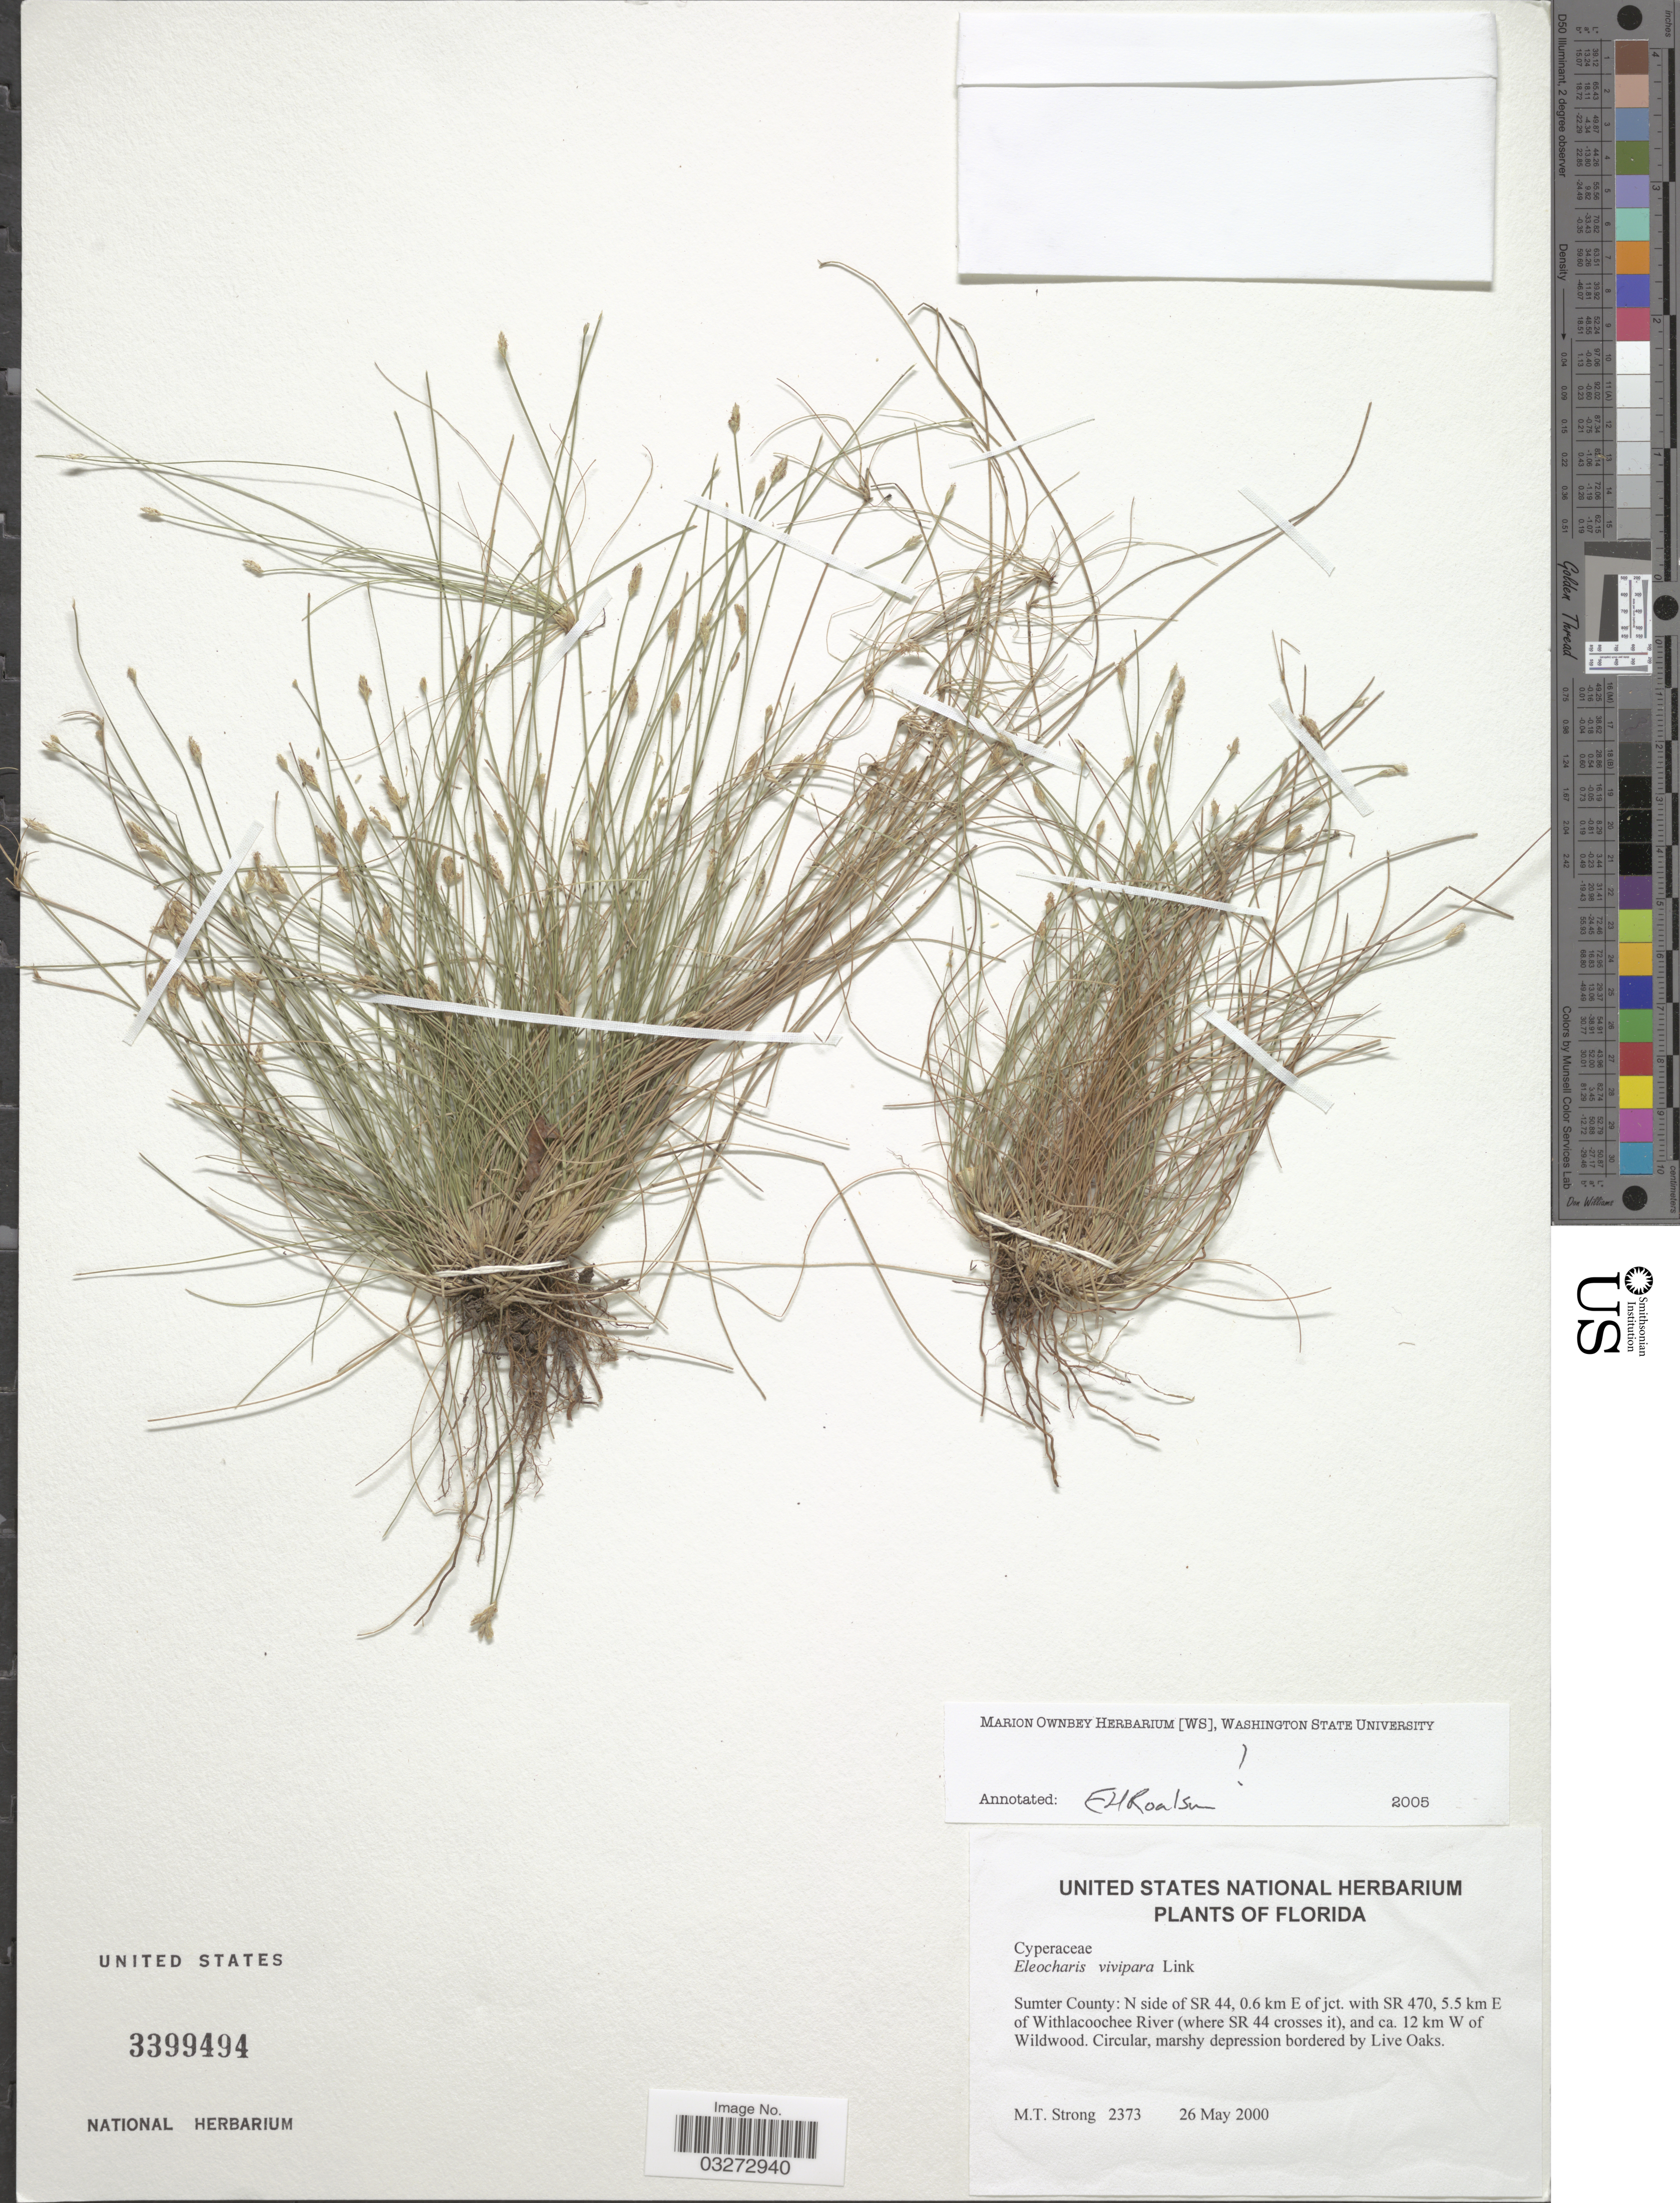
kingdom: Plantae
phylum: Tracheophyta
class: Liliopsida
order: Poales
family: Cyperaceae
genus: Eleocharis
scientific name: Eleocharis vivipara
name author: Link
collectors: M. T. Strong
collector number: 2373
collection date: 2000-05-26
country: United States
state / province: Florida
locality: Sumter County: N side of SR 44, 0.6 km E of jct. with SR 470, 5.5 km E of Withlacooche River (where SR 44 crosses it), and ca. 12 km W of Wildwood.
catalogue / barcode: US 3399494